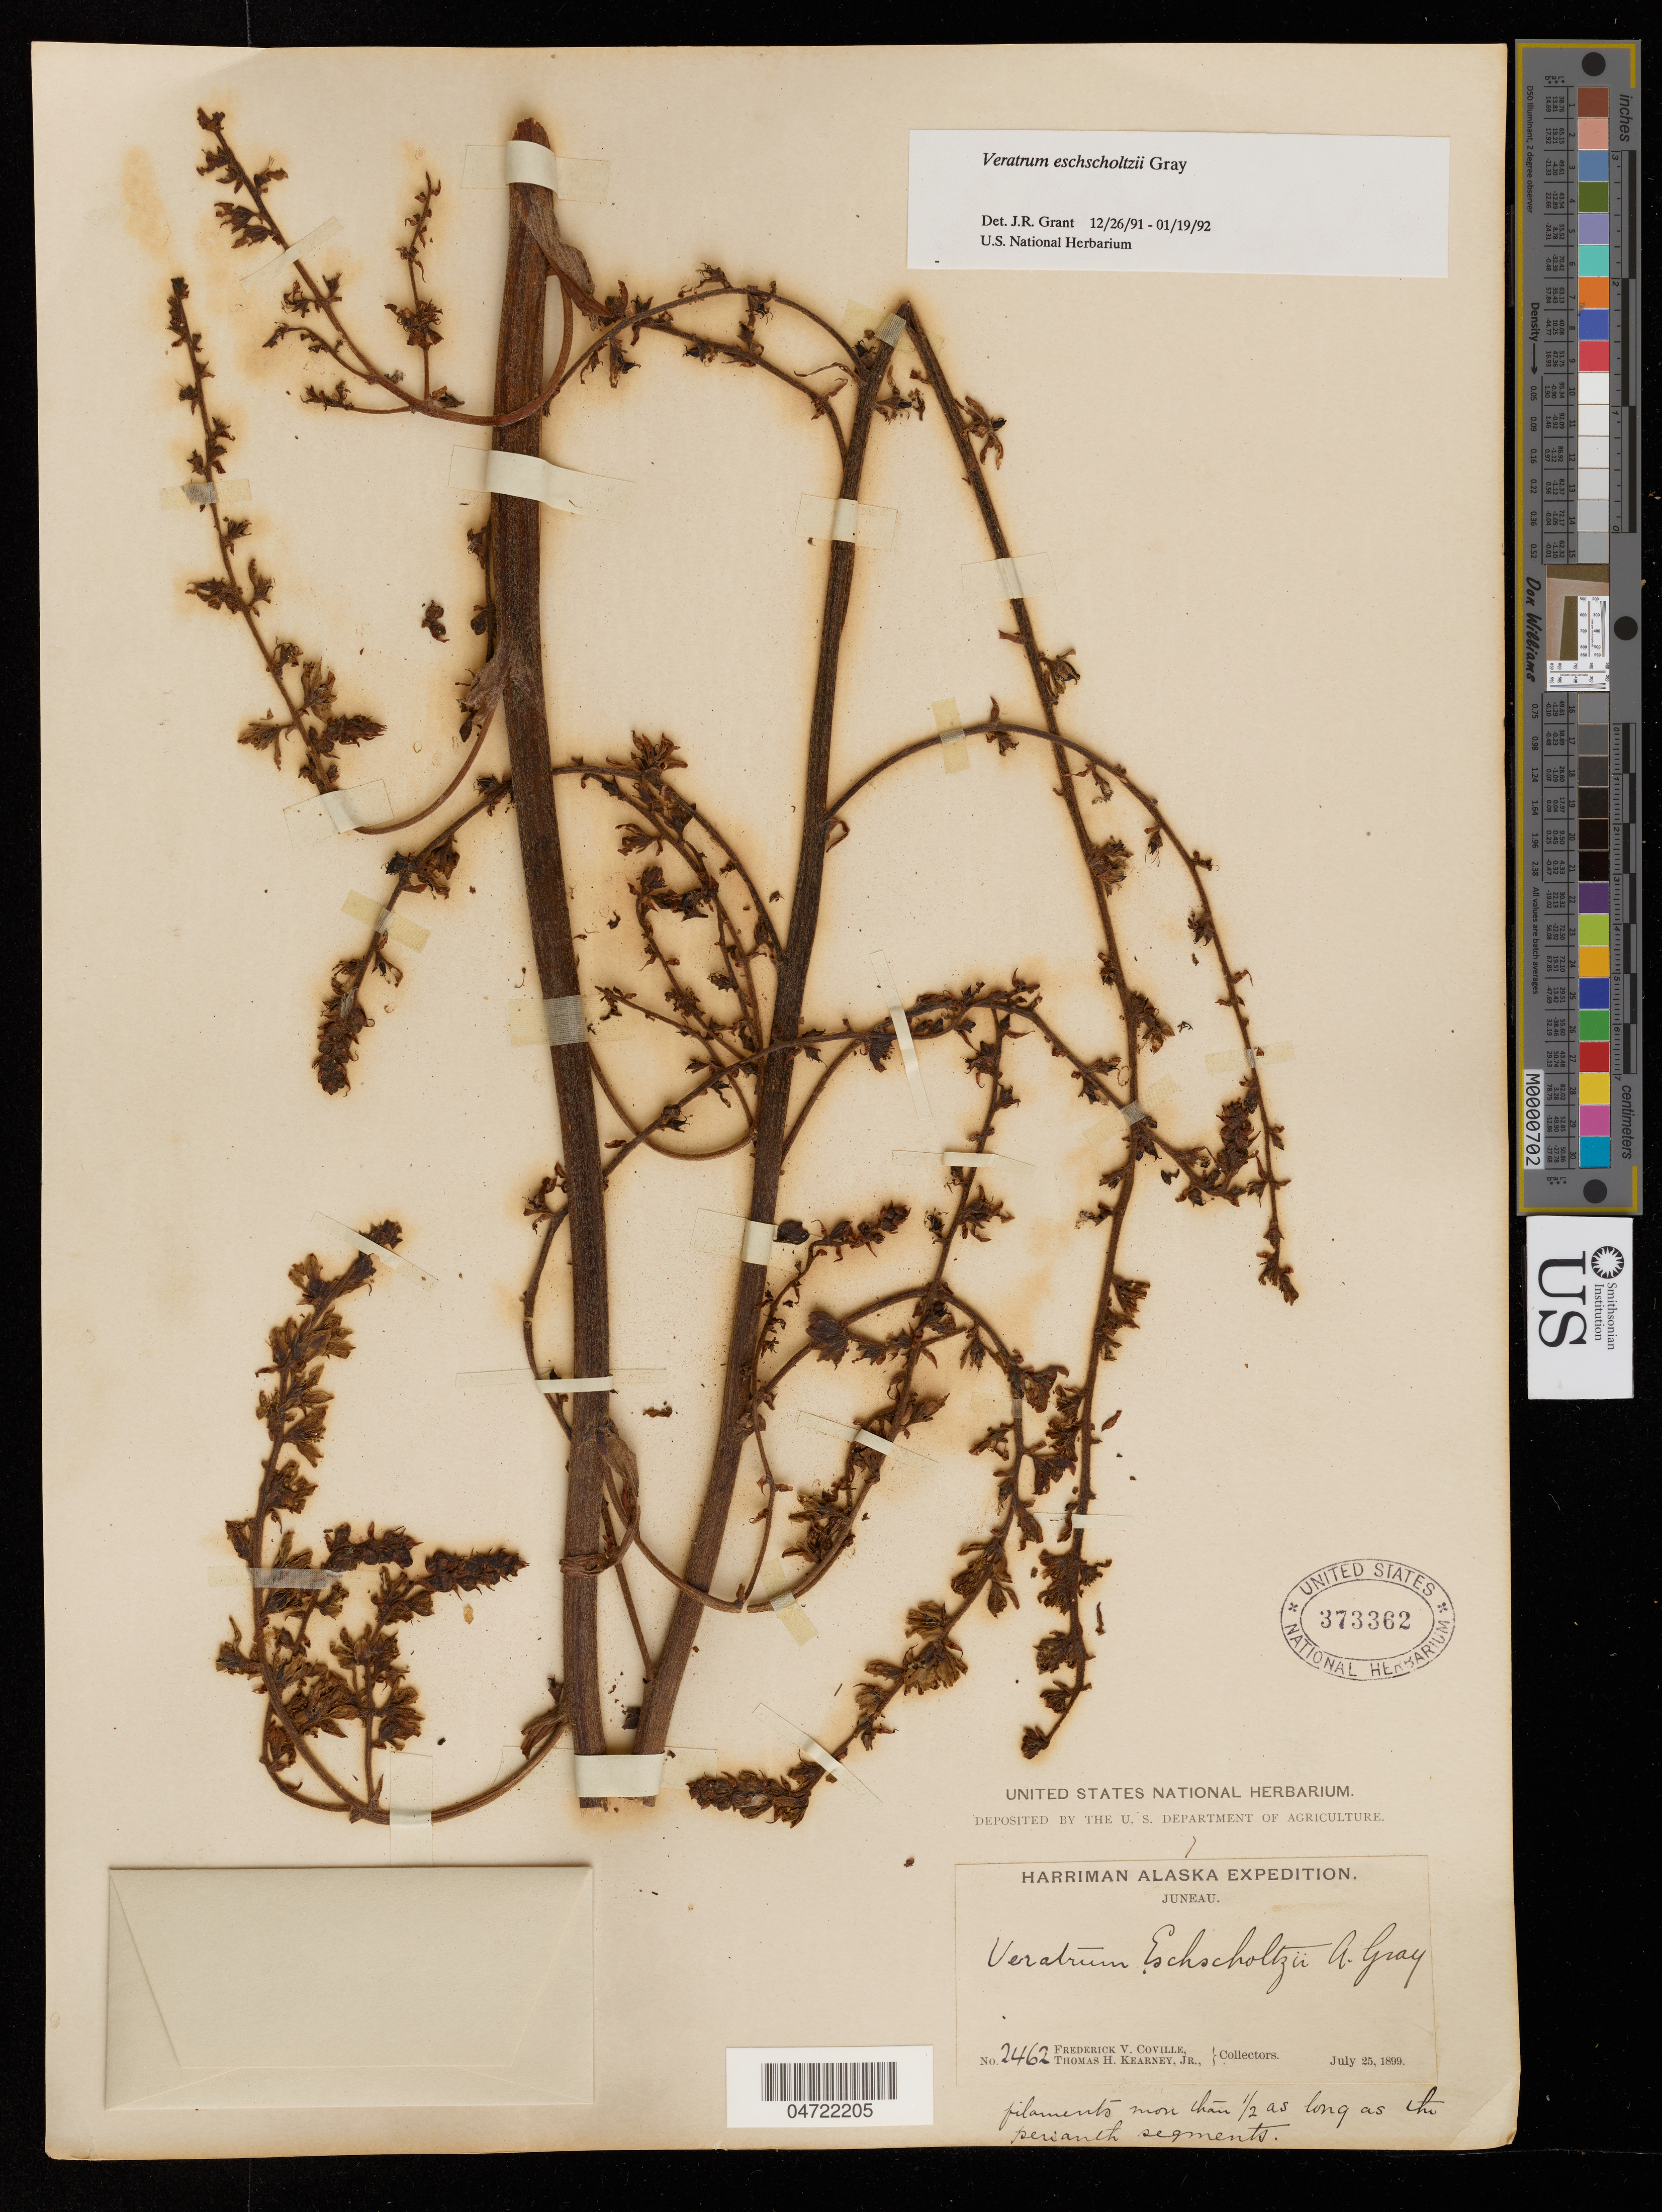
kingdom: Plantae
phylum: Tracheophyta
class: Liliopsida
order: Liliales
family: Melanthiaceae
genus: Veratrum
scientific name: Veratrum eschscholtzii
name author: A. Gray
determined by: Grant, J. R., (SWITZERLAND)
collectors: F. V. Coville & F. Funston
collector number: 2462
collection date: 1899-07-25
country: United States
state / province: Alaska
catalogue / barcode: US 373362